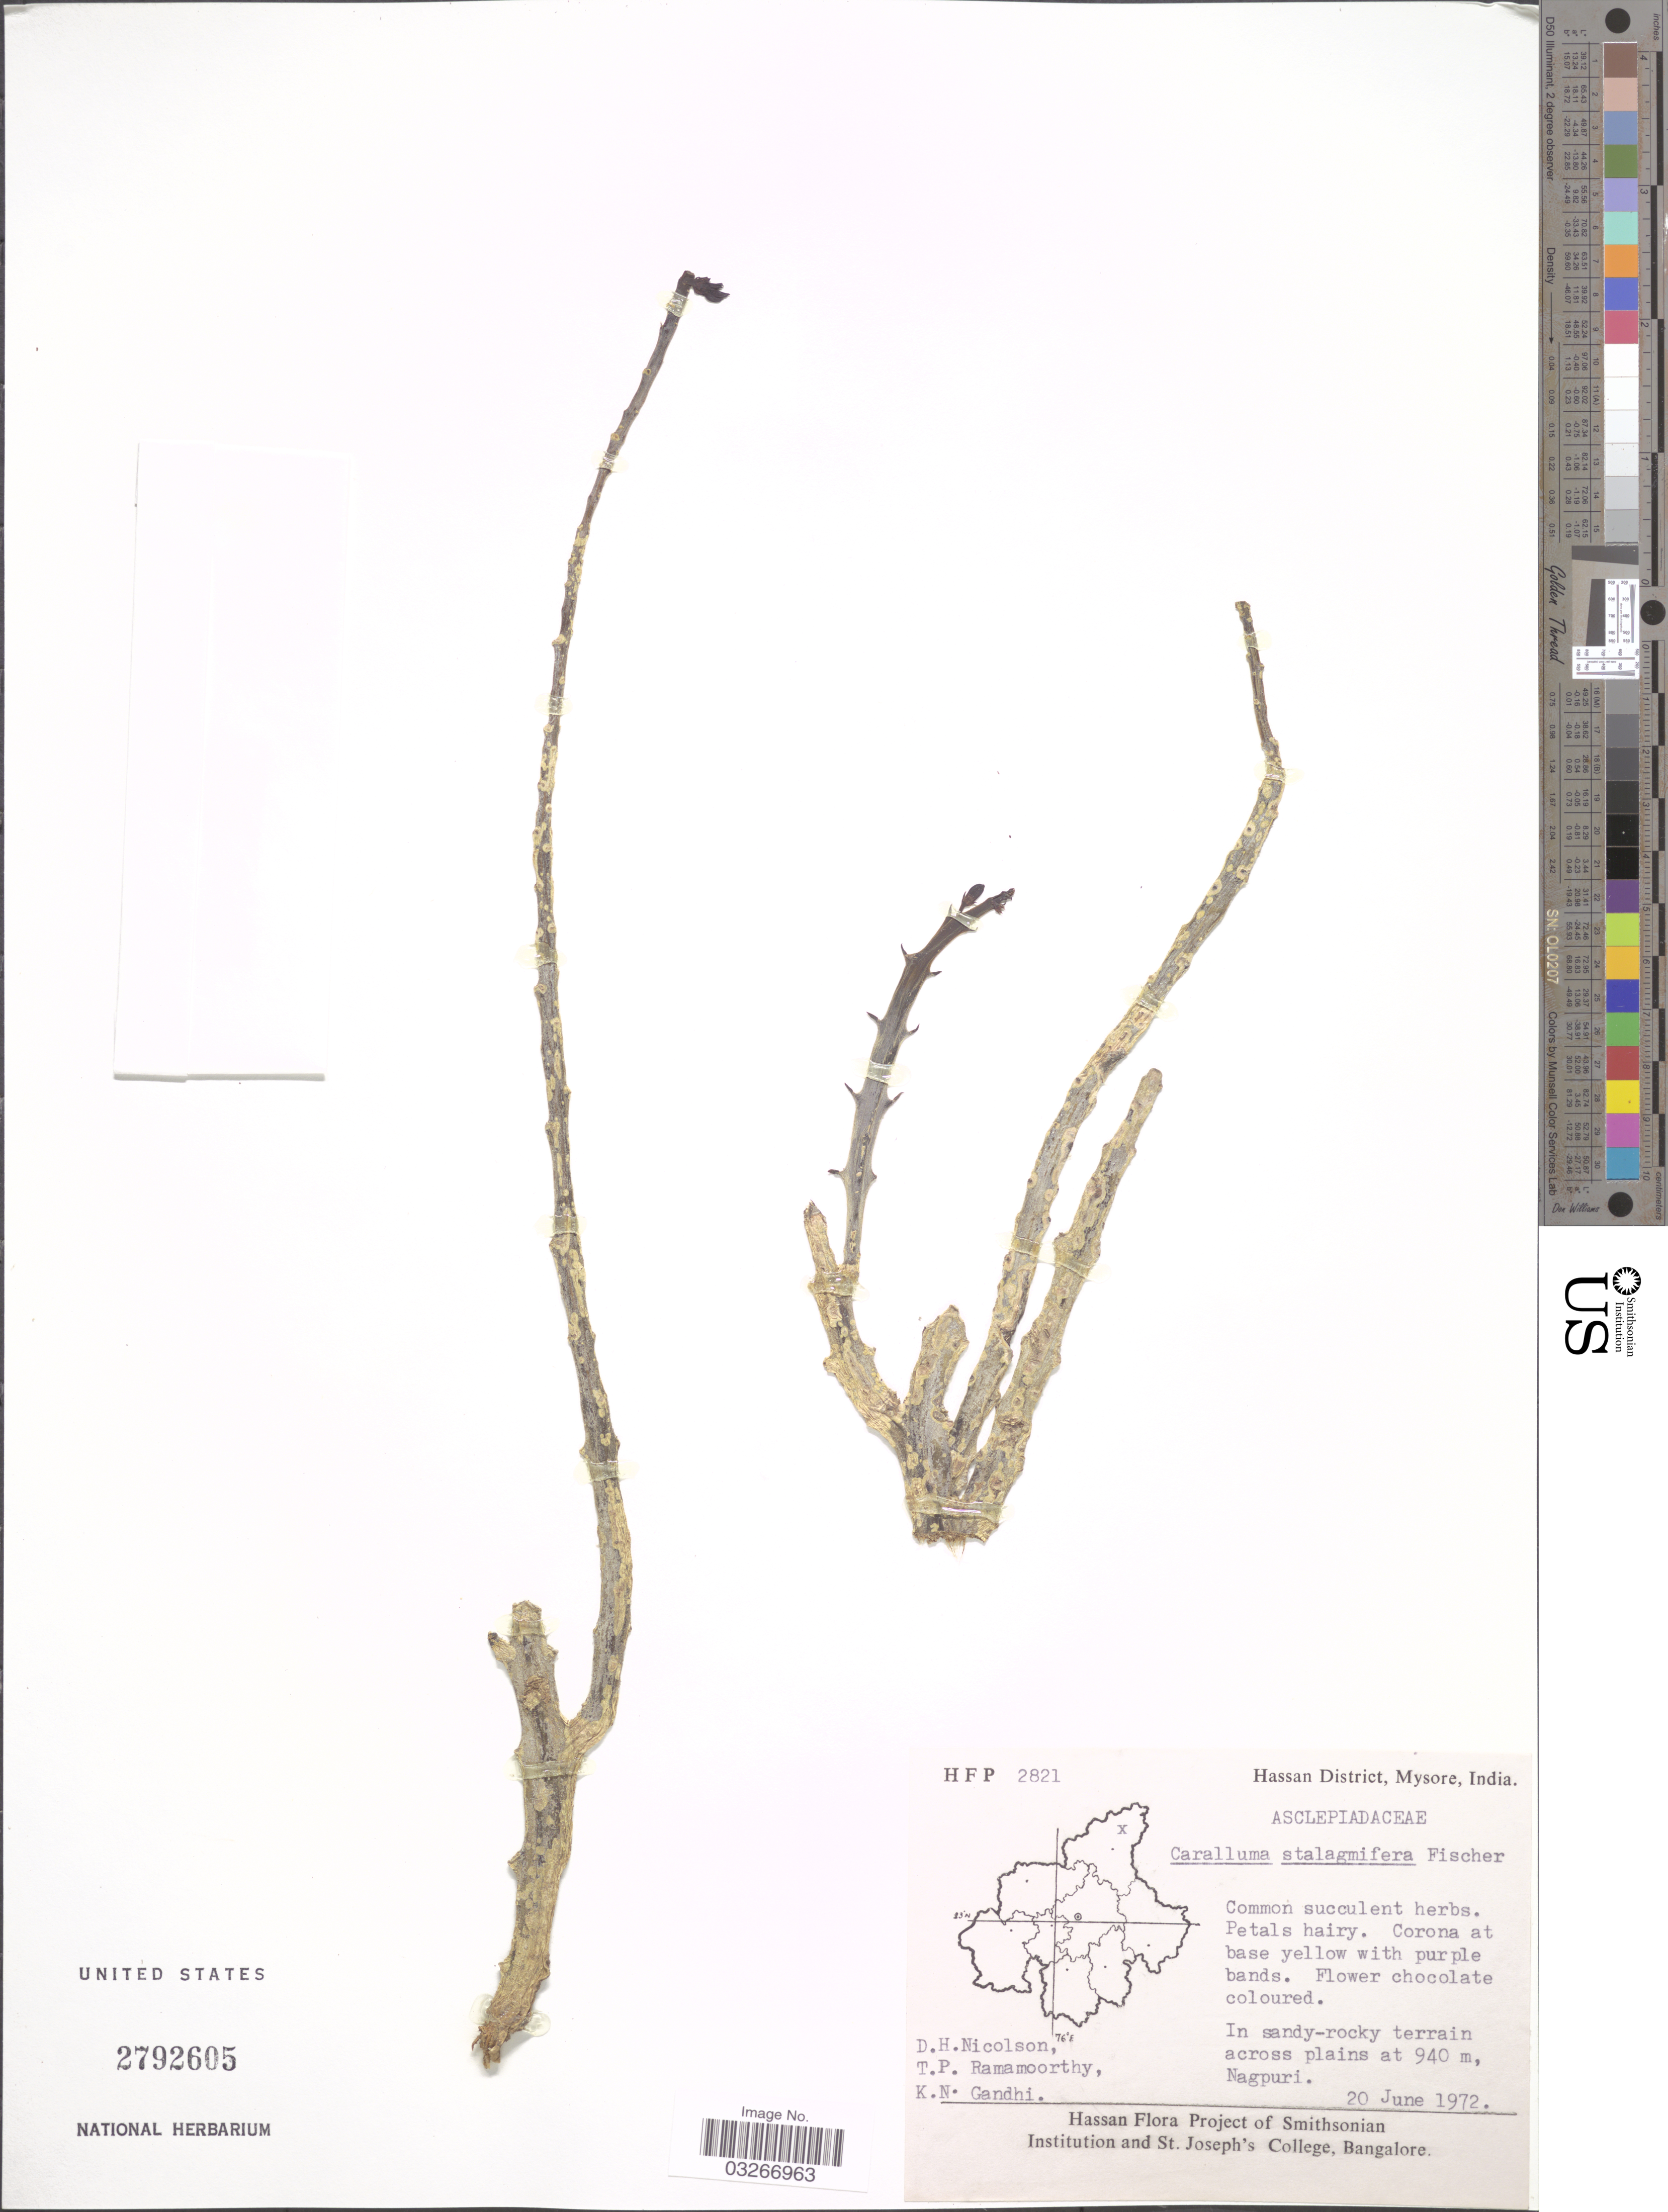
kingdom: Plantae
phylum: Tracheophyta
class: Magnoliopsida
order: Gentianales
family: Apocynaceae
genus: Caralluma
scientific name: Caralluma stalagmifera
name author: C.E.C. Fisch.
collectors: D. H. Nicolson, T. P. Ramamoorthy & K. N. Gandhi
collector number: HFP2821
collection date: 1972-06-20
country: India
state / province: Karnataka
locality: Hassan District, Mysore. Nagpuri.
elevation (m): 940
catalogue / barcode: US 2792605